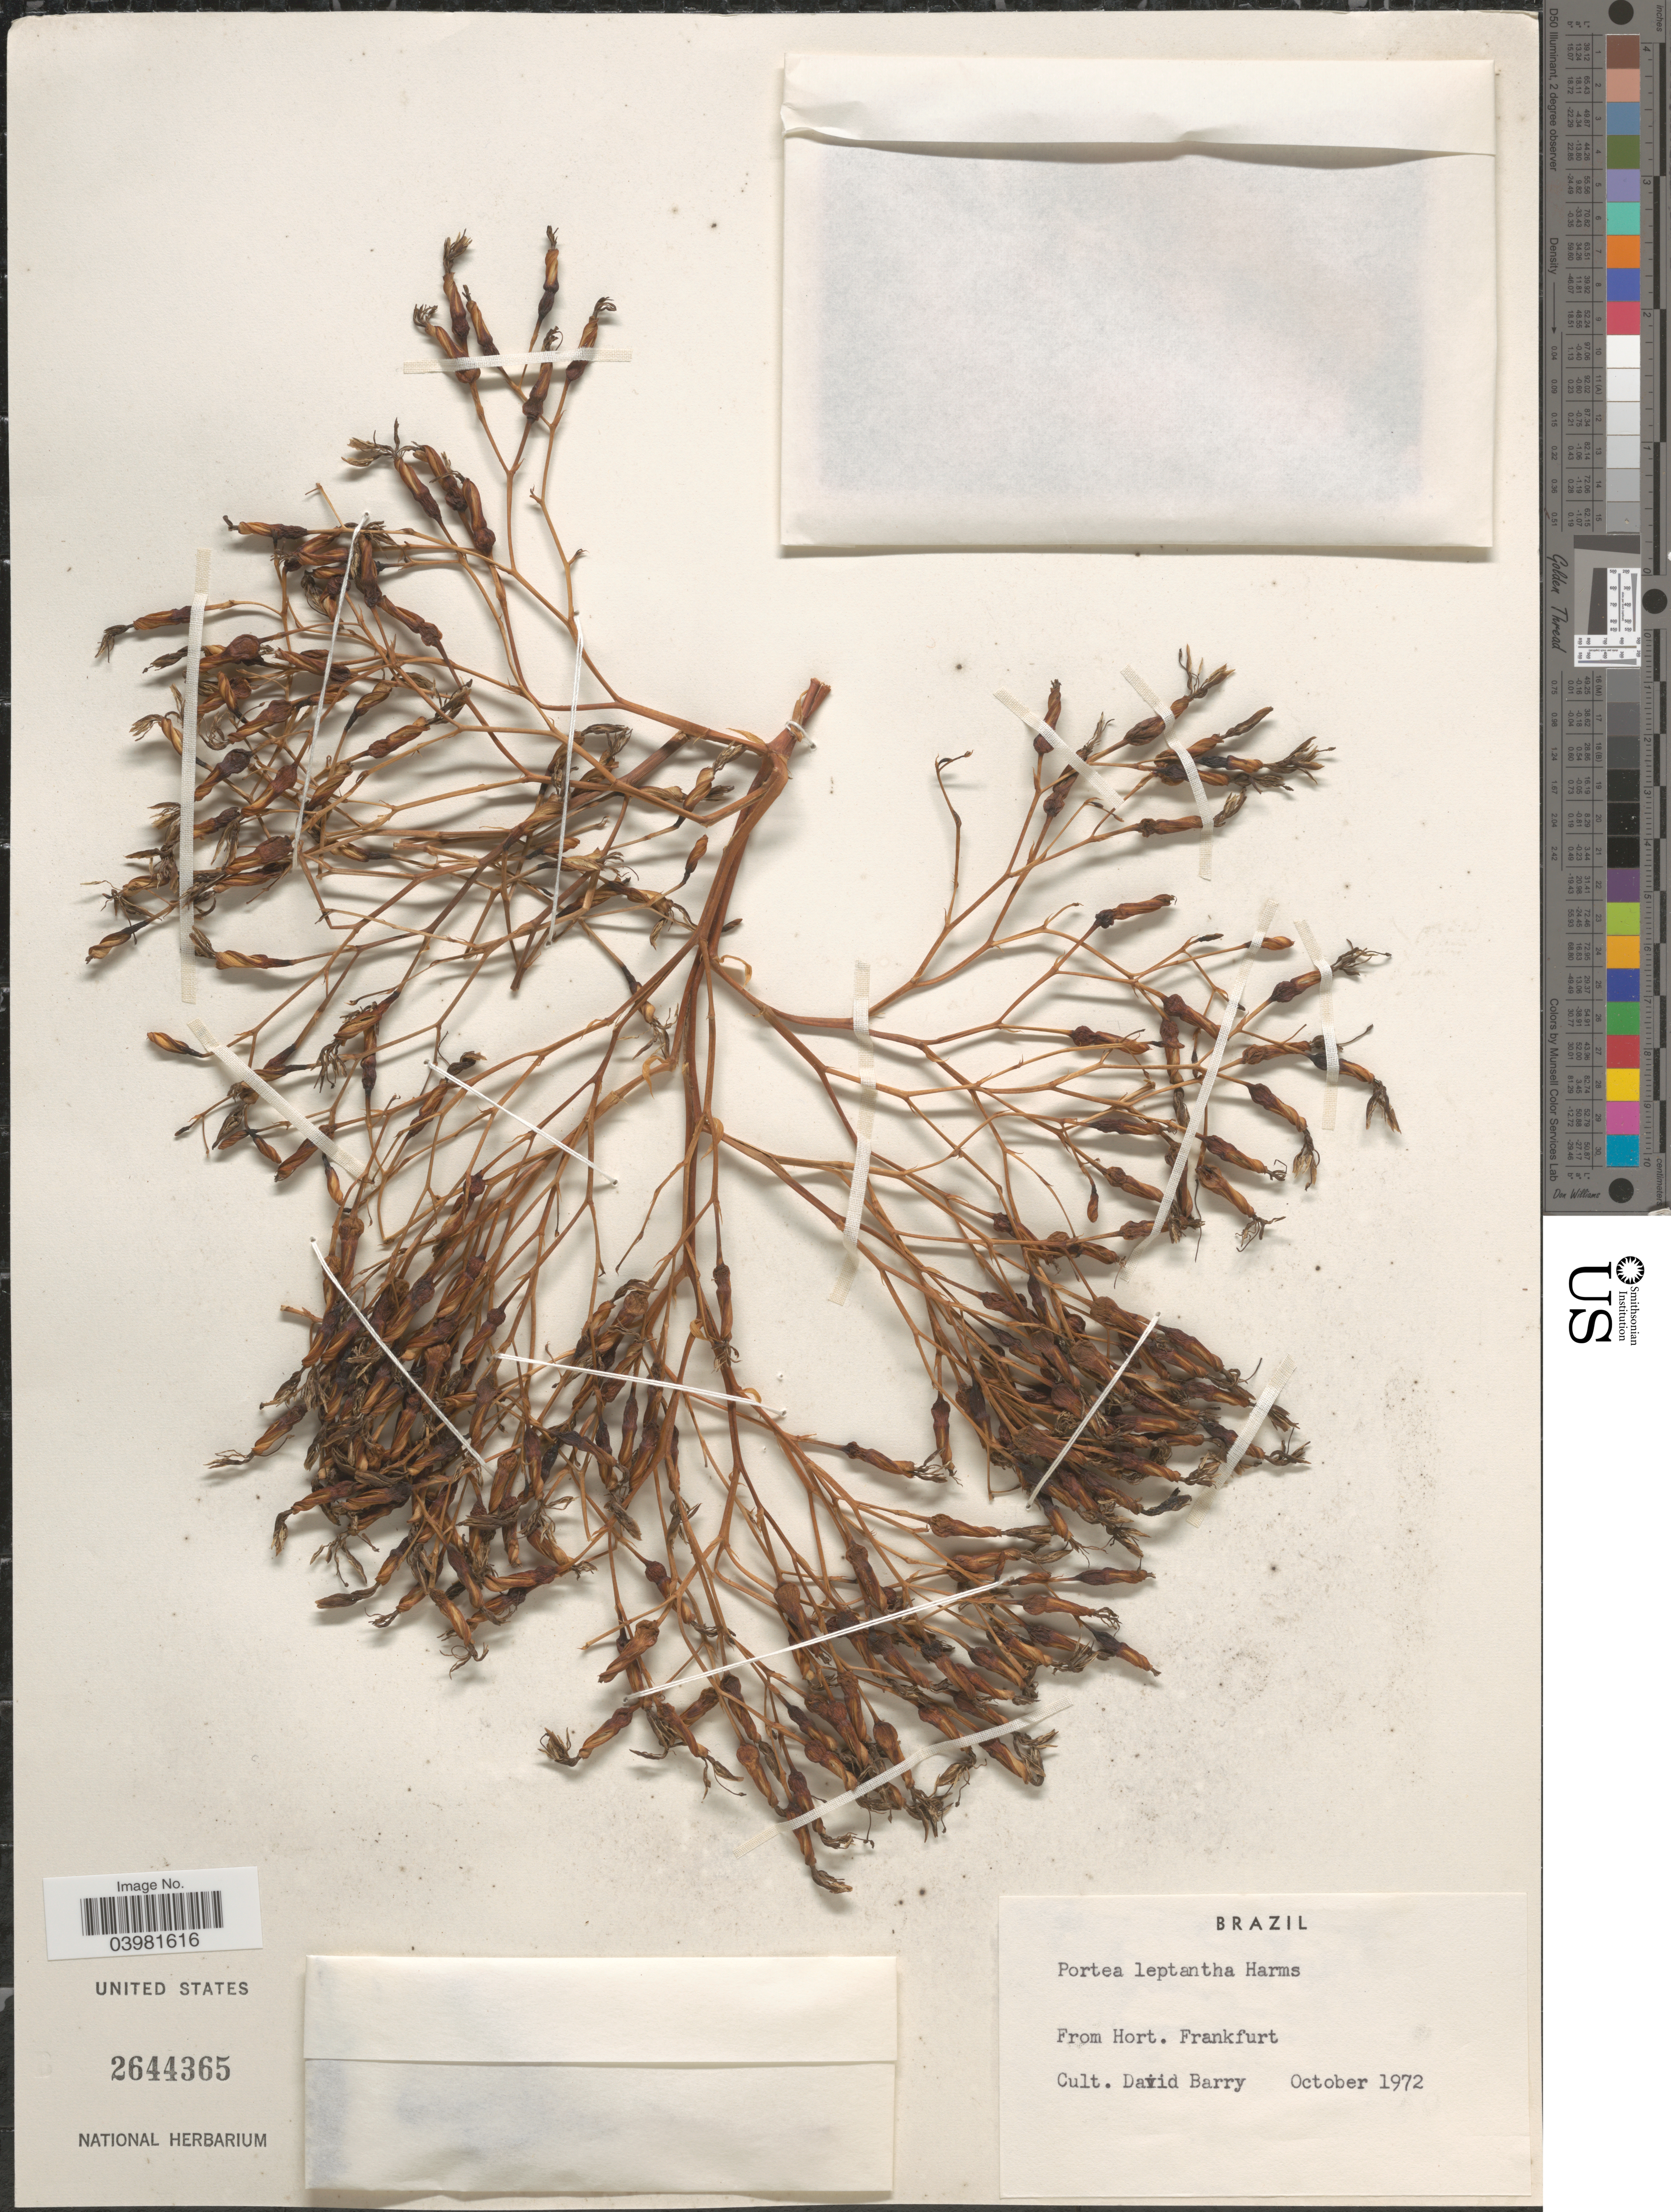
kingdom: Plantae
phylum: Tracheophyta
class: Liliopsida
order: Poales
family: Bromeliaceae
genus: Portea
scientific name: Portea leptantha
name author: Harms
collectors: D. Barry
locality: From Hort. Frankfurt.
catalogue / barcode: US 2644365